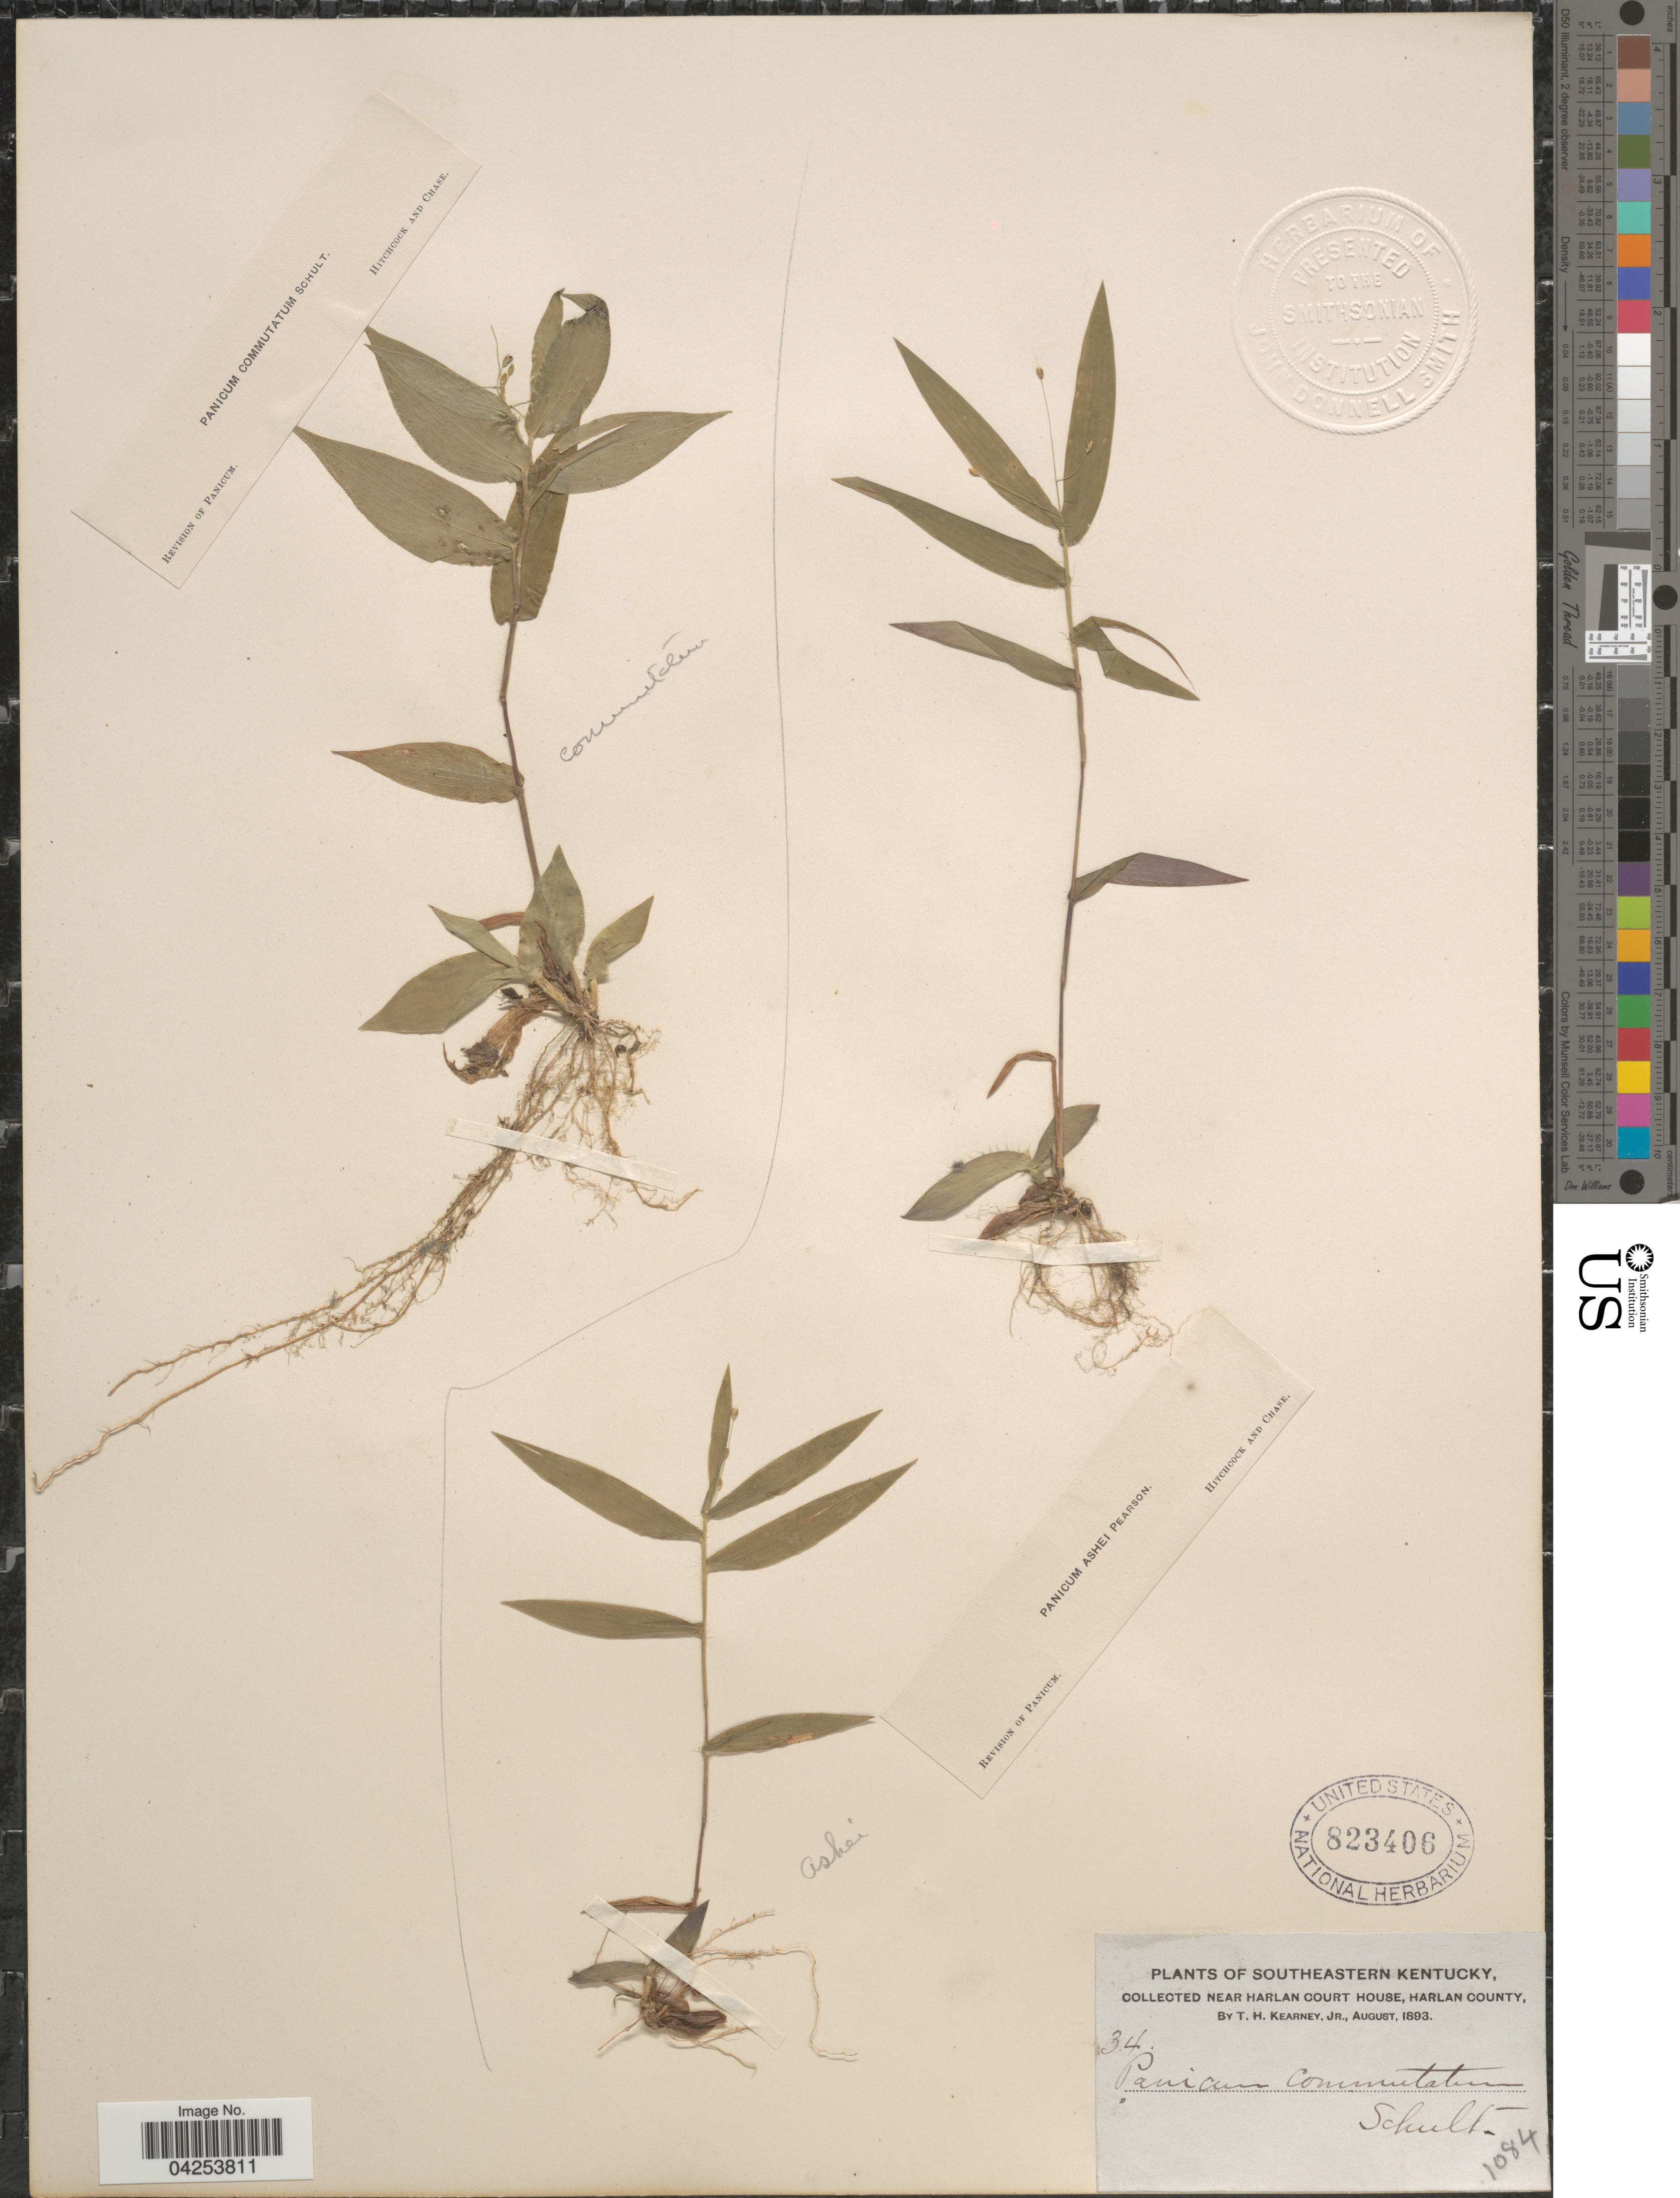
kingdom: Plantae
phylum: Tracheophyta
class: Liliopsida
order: Poales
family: Poaceae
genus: Dichanthelium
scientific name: Dichanthelium commutatum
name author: (Schult.) Gould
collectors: T. H. Kearney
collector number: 34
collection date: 1893-08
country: United States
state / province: Kentucky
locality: Southeastern Kentucky. Near Harlan Court House, Harlan County.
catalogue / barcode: US 823406